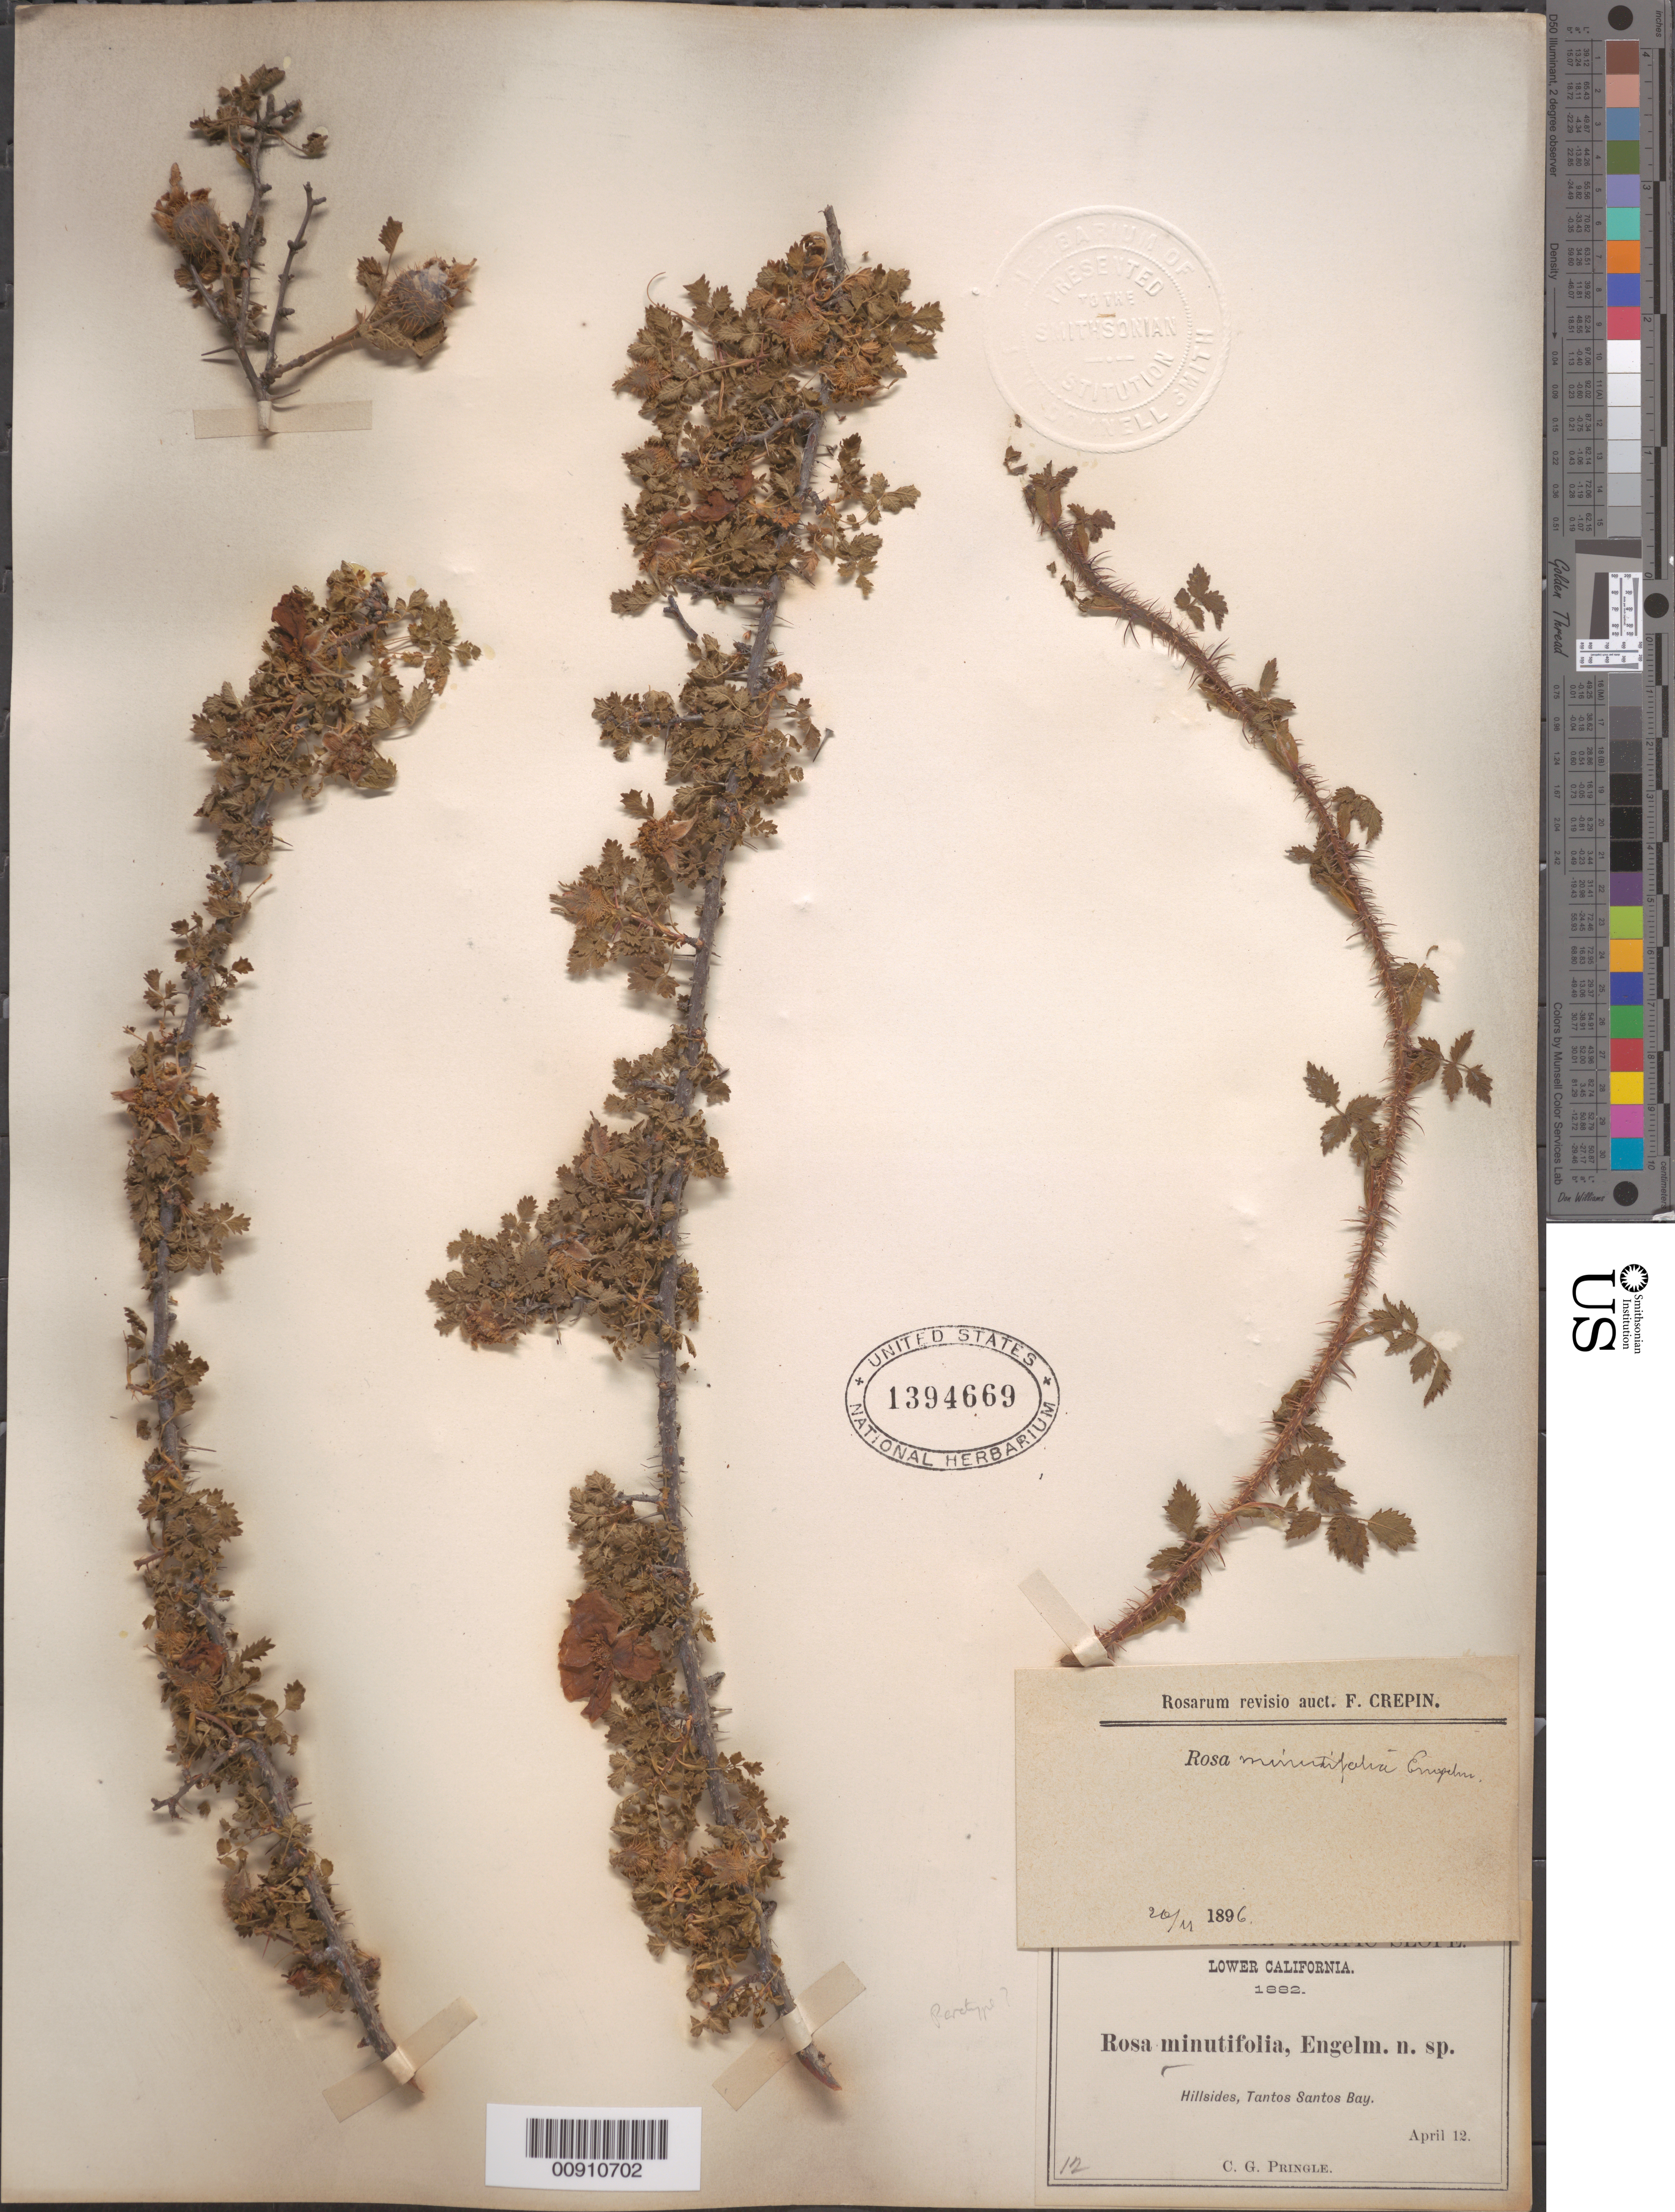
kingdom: Plantae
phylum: Tracheophyta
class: Magnoliopsida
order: Rosales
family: Rosaceae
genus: Rosa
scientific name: Rosa minutifolia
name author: Engelm. in Parry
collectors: C. G. Pringle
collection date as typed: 12 Apr 1882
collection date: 1882-04-12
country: Mexico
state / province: Baja California Norte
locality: Tantos [sic] Santos Bay, Lower California.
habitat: Hillsides.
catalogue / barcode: US 1394669